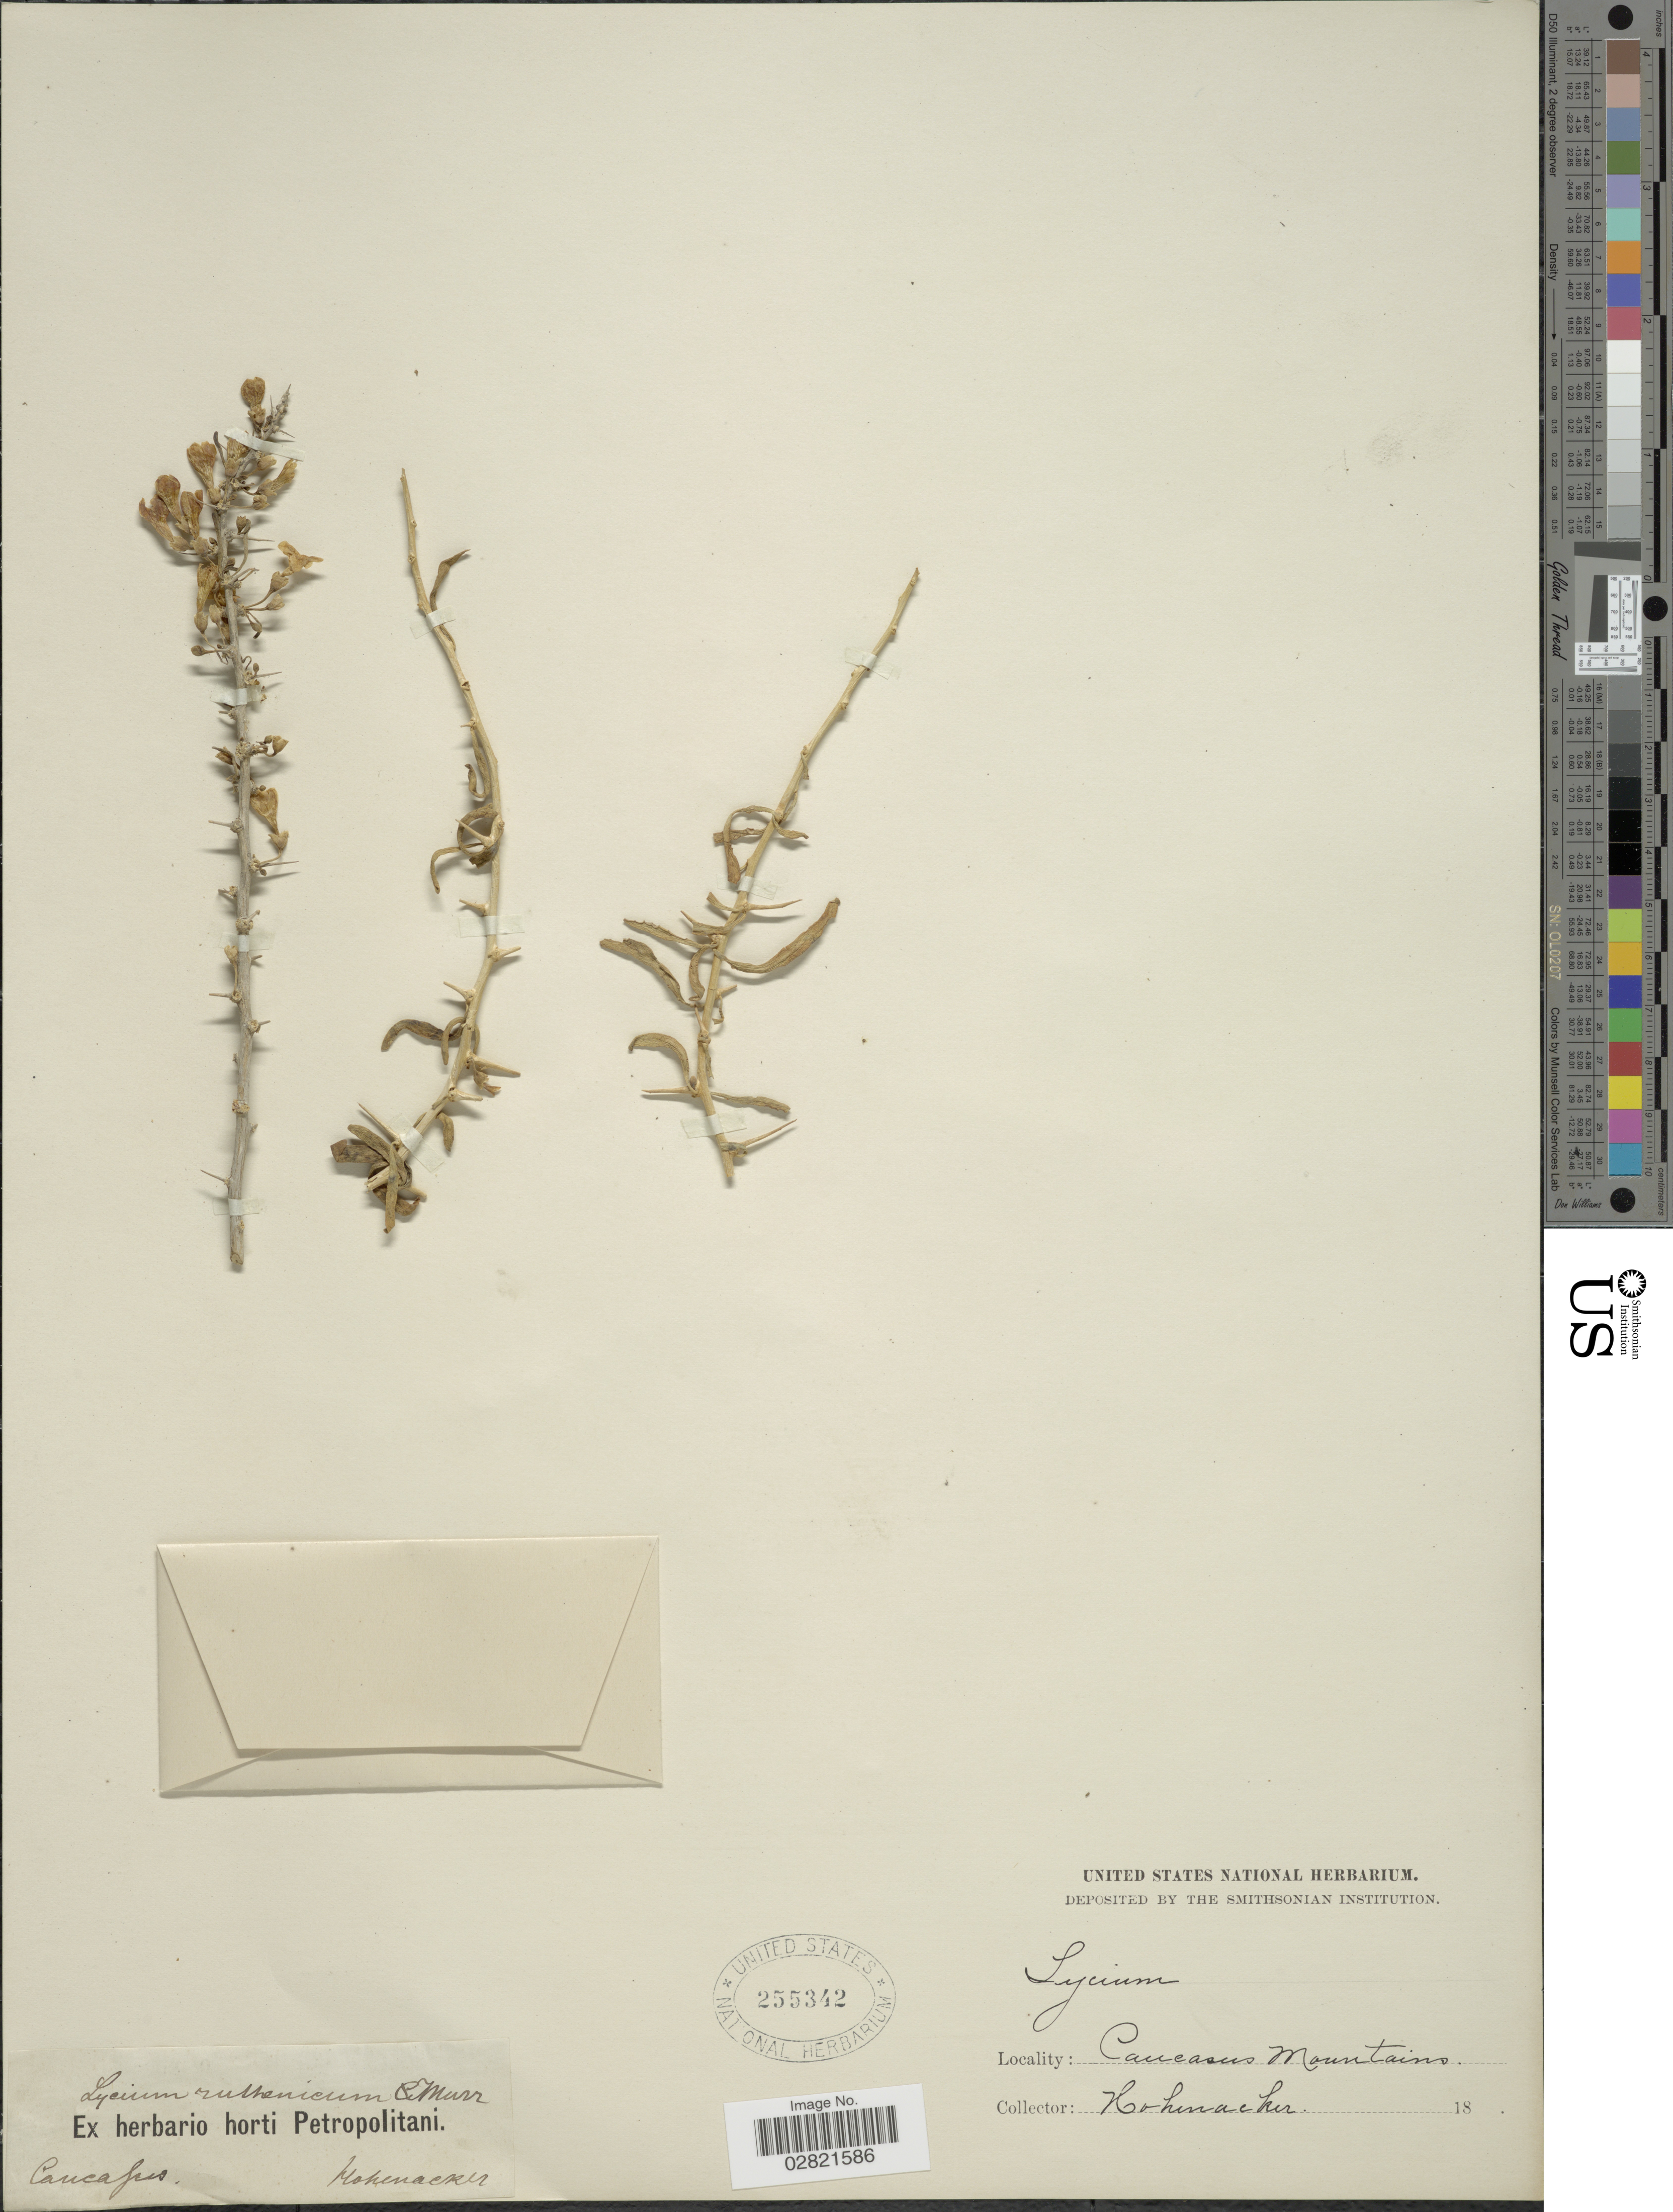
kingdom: Plantae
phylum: Tracheophyta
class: Magnoliopsida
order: Solanales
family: Solanaceae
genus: Lycium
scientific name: Lycium ruthenicum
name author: Murray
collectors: Hohenacker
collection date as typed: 18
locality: Caucasus Mountains.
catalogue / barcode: US 255342